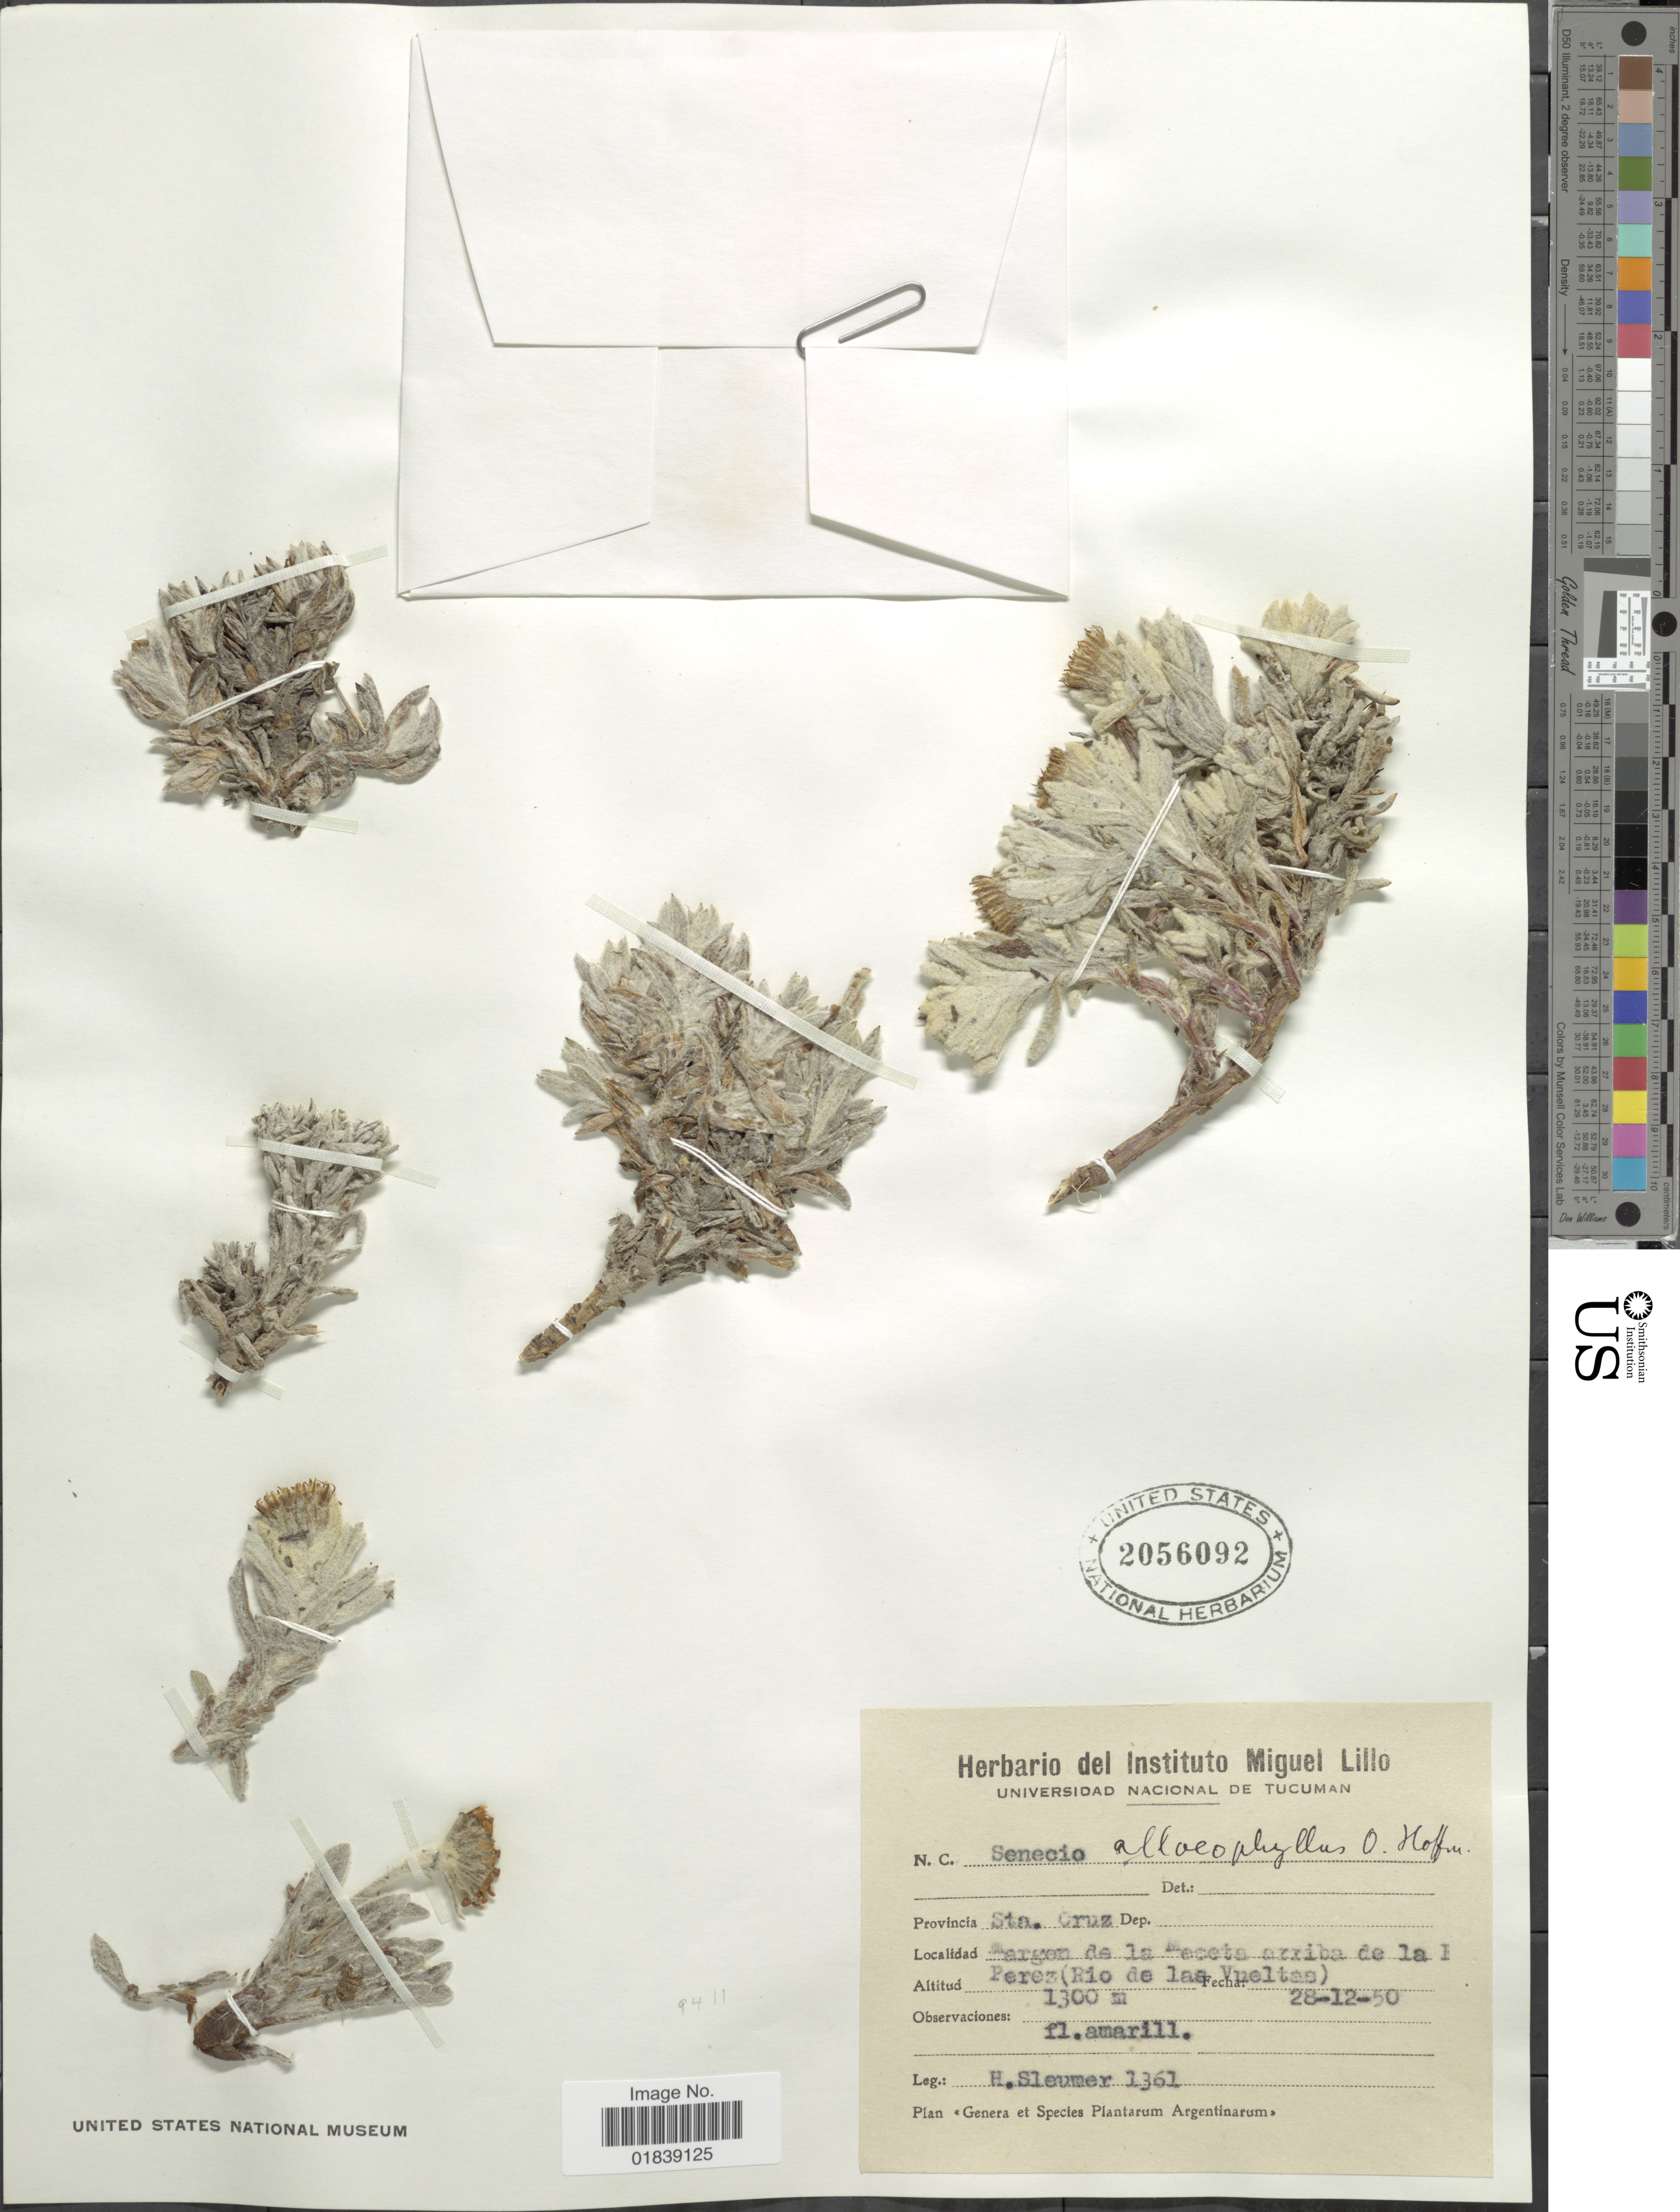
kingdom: Plantae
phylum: Tracheophyta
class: Magnoliopsida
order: Asterales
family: Asteraceae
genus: Senecio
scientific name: Senecio alloeophyllus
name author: O. Hoffm. ex Dusén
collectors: H. O. Sleumer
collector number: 1361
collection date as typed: Transcribed d/m/y: 28/12/50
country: Argentina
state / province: Santa Cruz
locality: Margen de la Maceta arriba de la Ea. Perez (Rio de las Vueltas)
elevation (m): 1300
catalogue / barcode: US 2056092